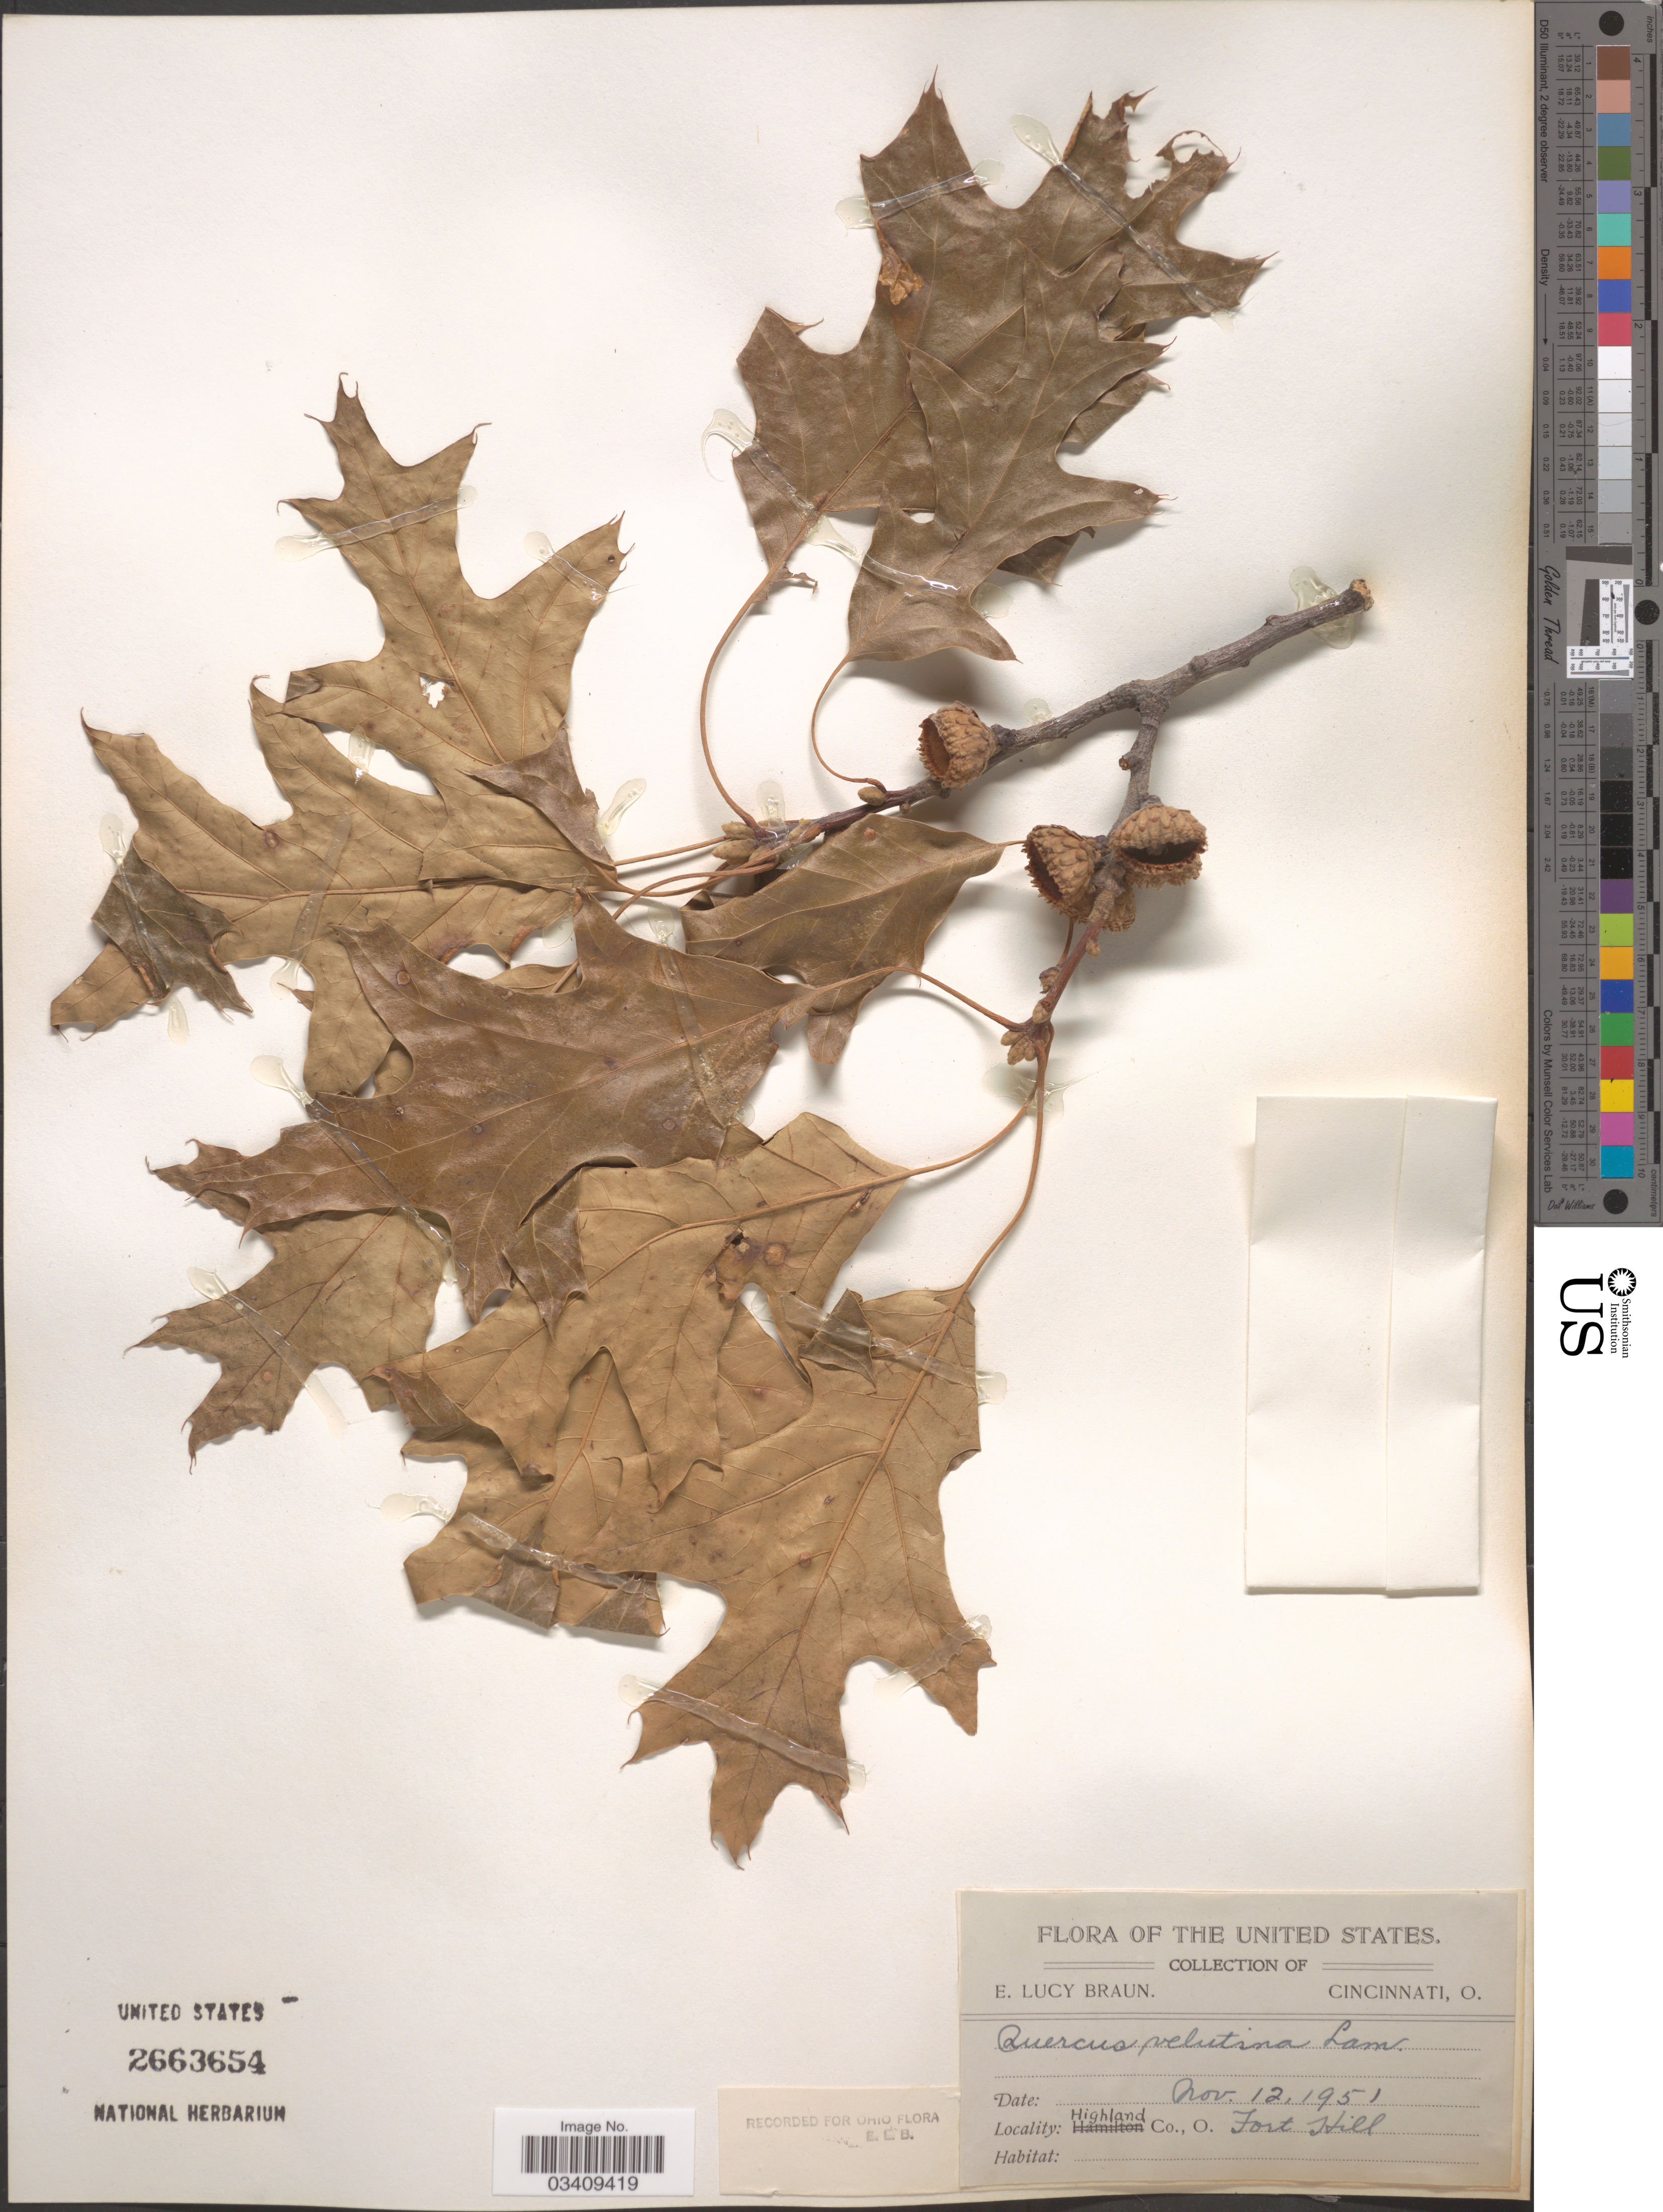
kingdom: Plantae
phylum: Tracheophyta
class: Magnoliopsida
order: Fagales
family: Fagaceae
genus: Quercus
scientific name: Quercus velutina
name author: Lam.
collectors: E. L. Braun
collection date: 1951-11-12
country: United States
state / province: Ohio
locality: Highland Co., Fort Hill.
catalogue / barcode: US 2663654